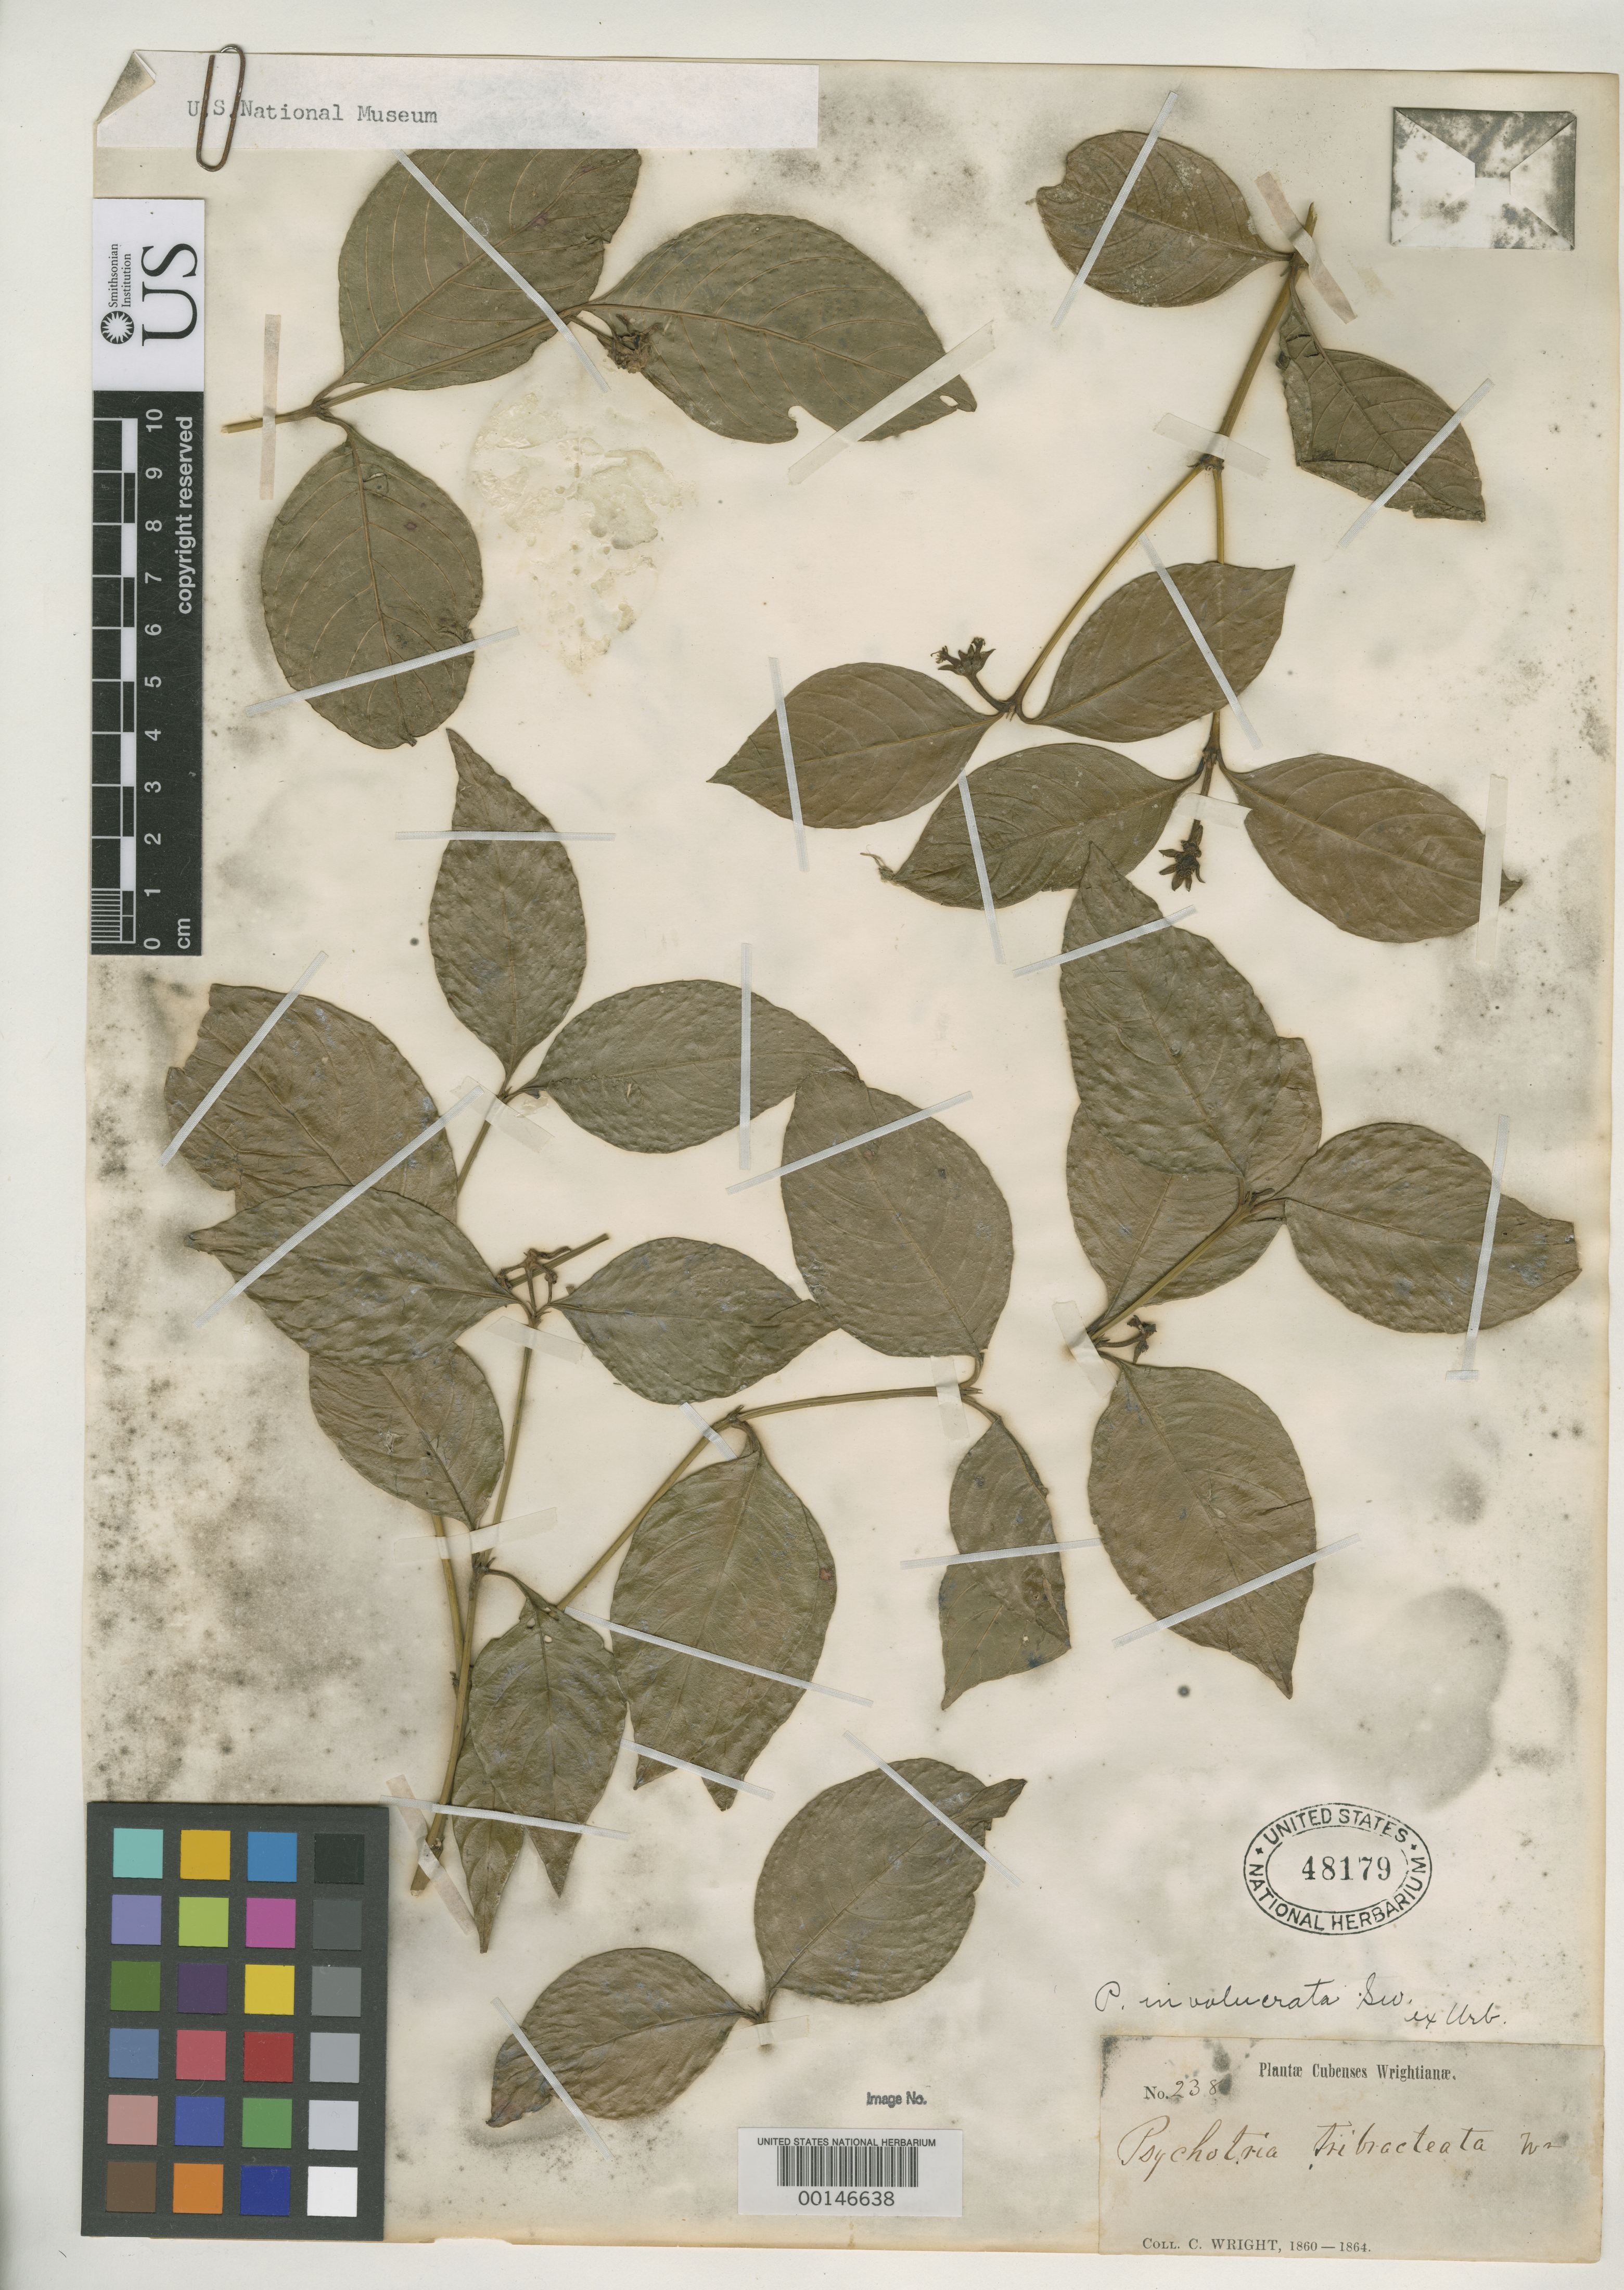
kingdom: Plantae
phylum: Tracheophyta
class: Magnoliopsida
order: Gentianales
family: Rubiaceae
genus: Psychotria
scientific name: Psychotria tribracteata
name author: C. Wright in Griseb.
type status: Isotype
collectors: C. Wright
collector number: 238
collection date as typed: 1860 to -- --- 1864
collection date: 1860/1864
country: Cuba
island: Greater Antilles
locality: San Juan de Buenavista.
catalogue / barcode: US 48179